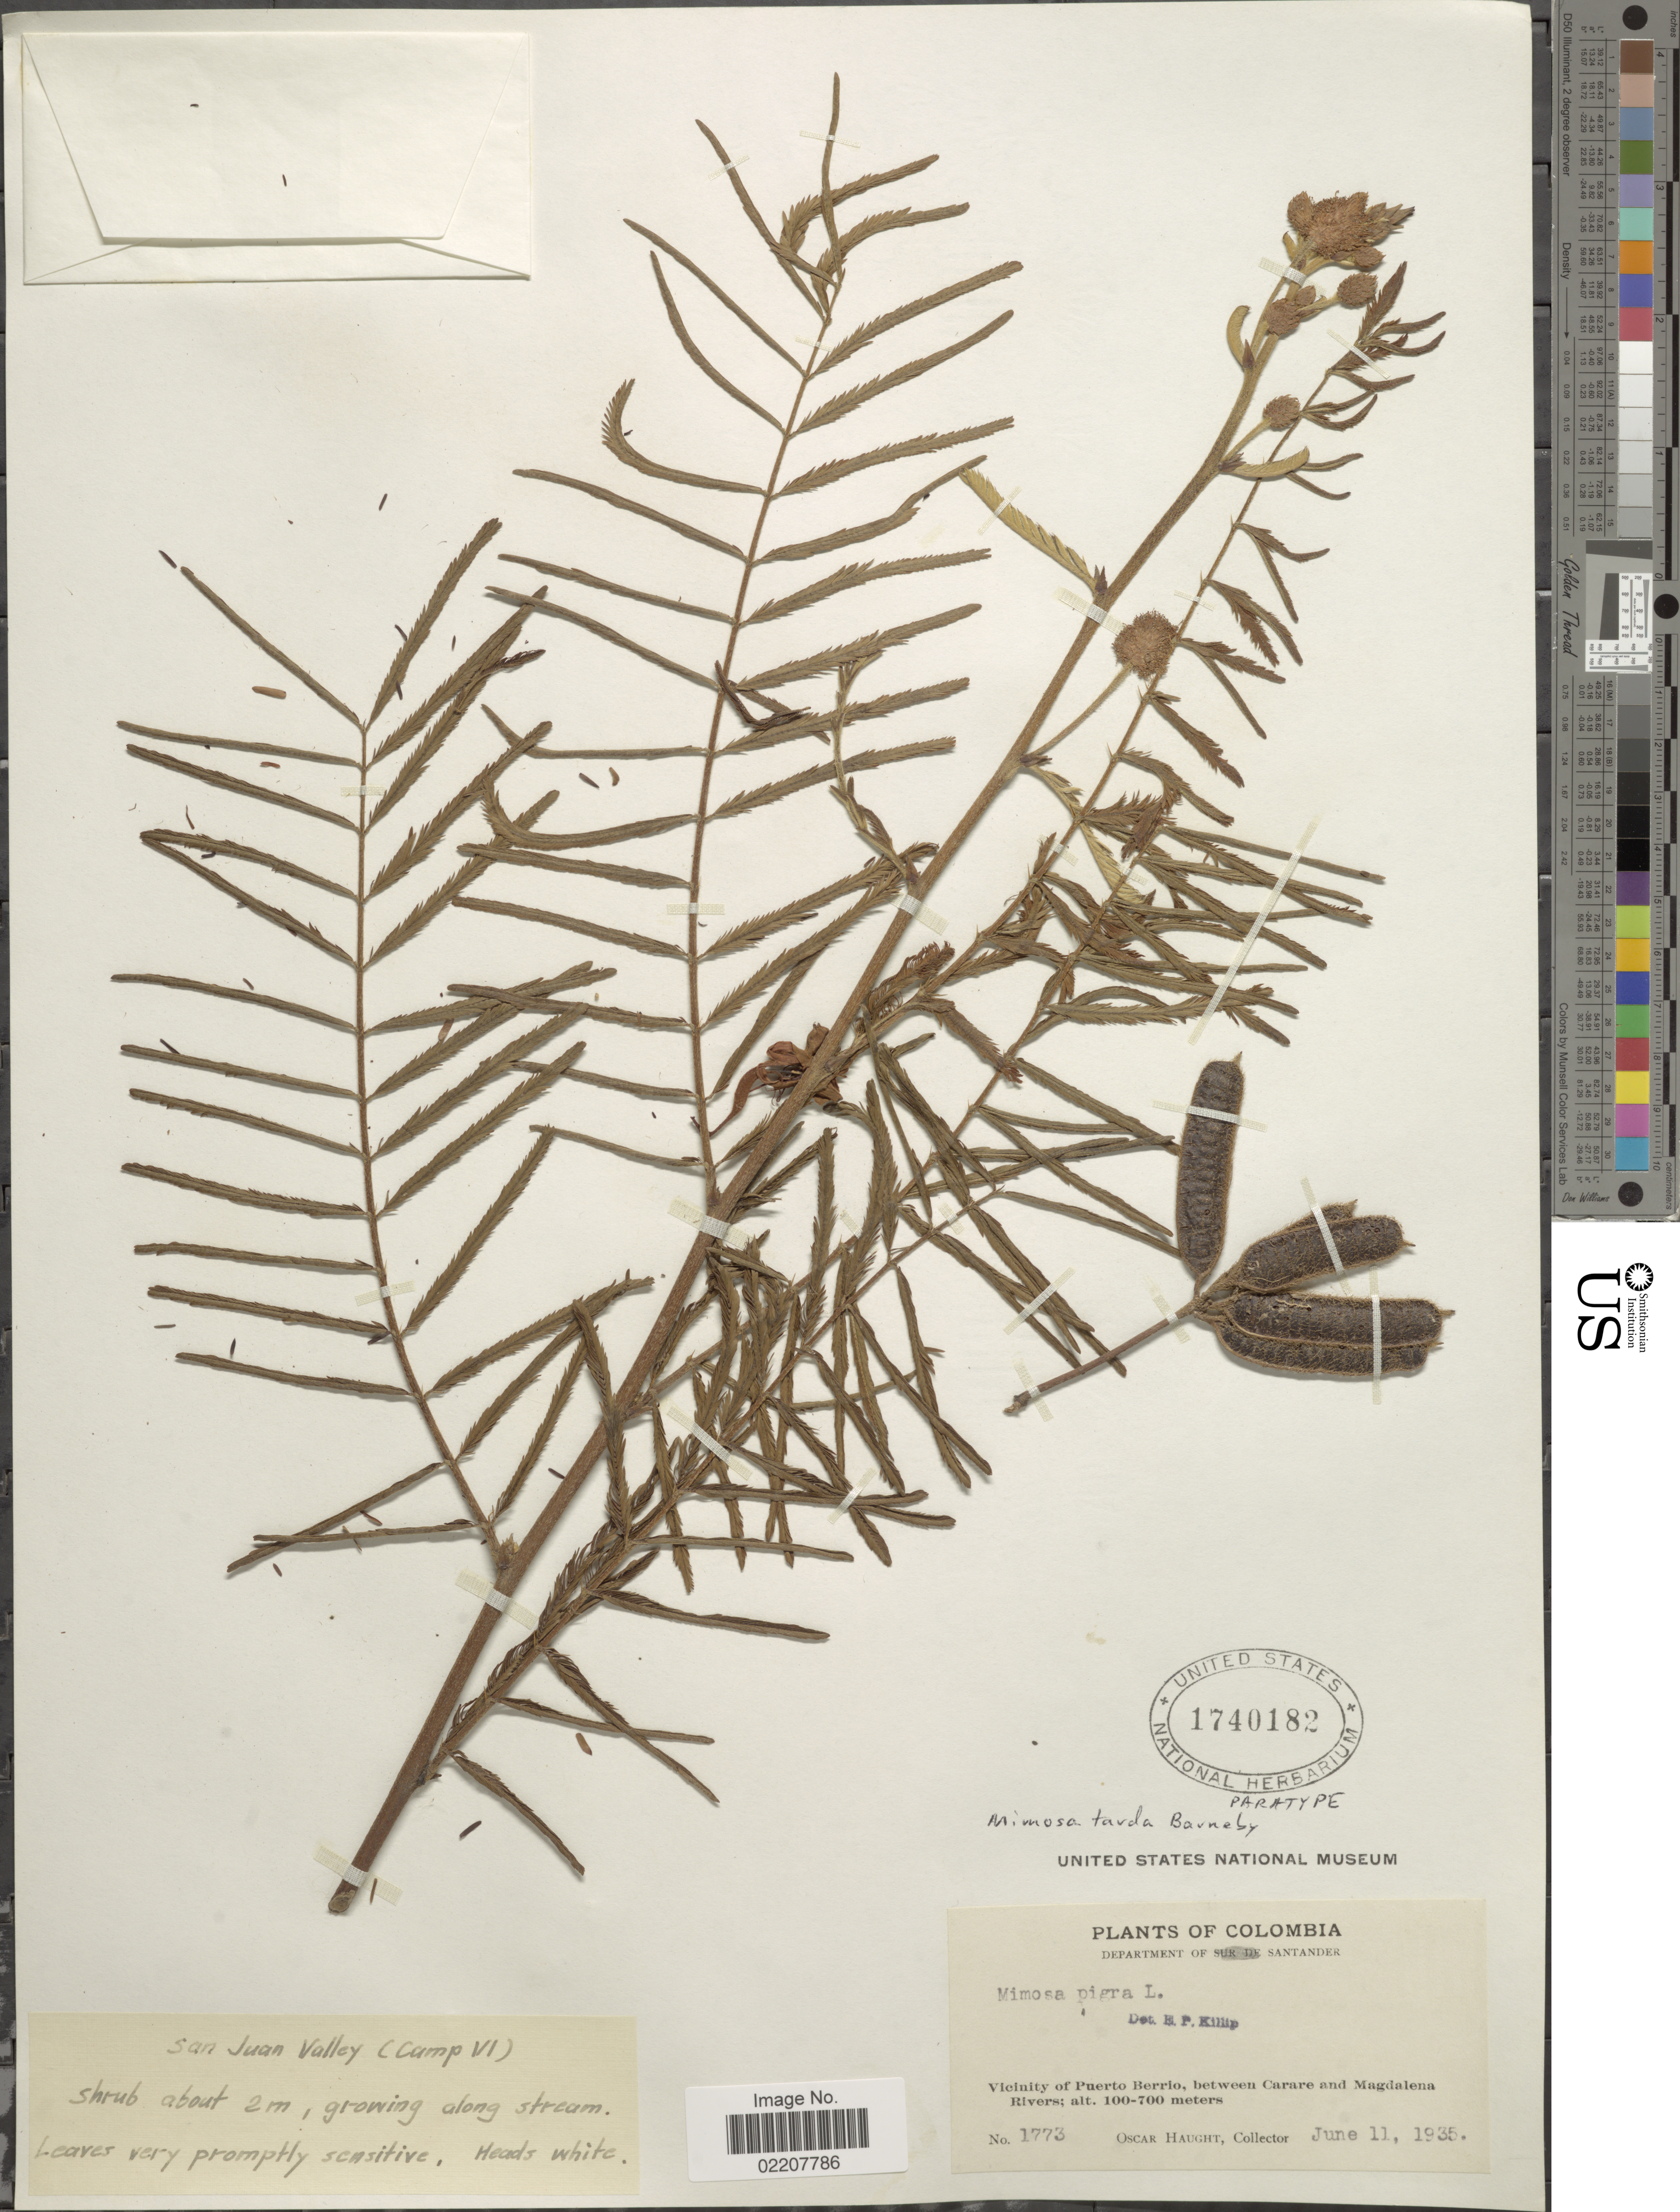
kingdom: Plantae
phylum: Tracheophyta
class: Magnoliopsida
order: Fabales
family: Fabaceae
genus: Mimosa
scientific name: Mimosa tarda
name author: Barneby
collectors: O. L. Haught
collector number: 1773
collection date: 1935-06-11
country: Colombia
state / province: Santander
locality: Vicinity of Puerto Berrio, between Carare and Magdalena River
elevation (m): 100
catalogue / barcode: US 1740182